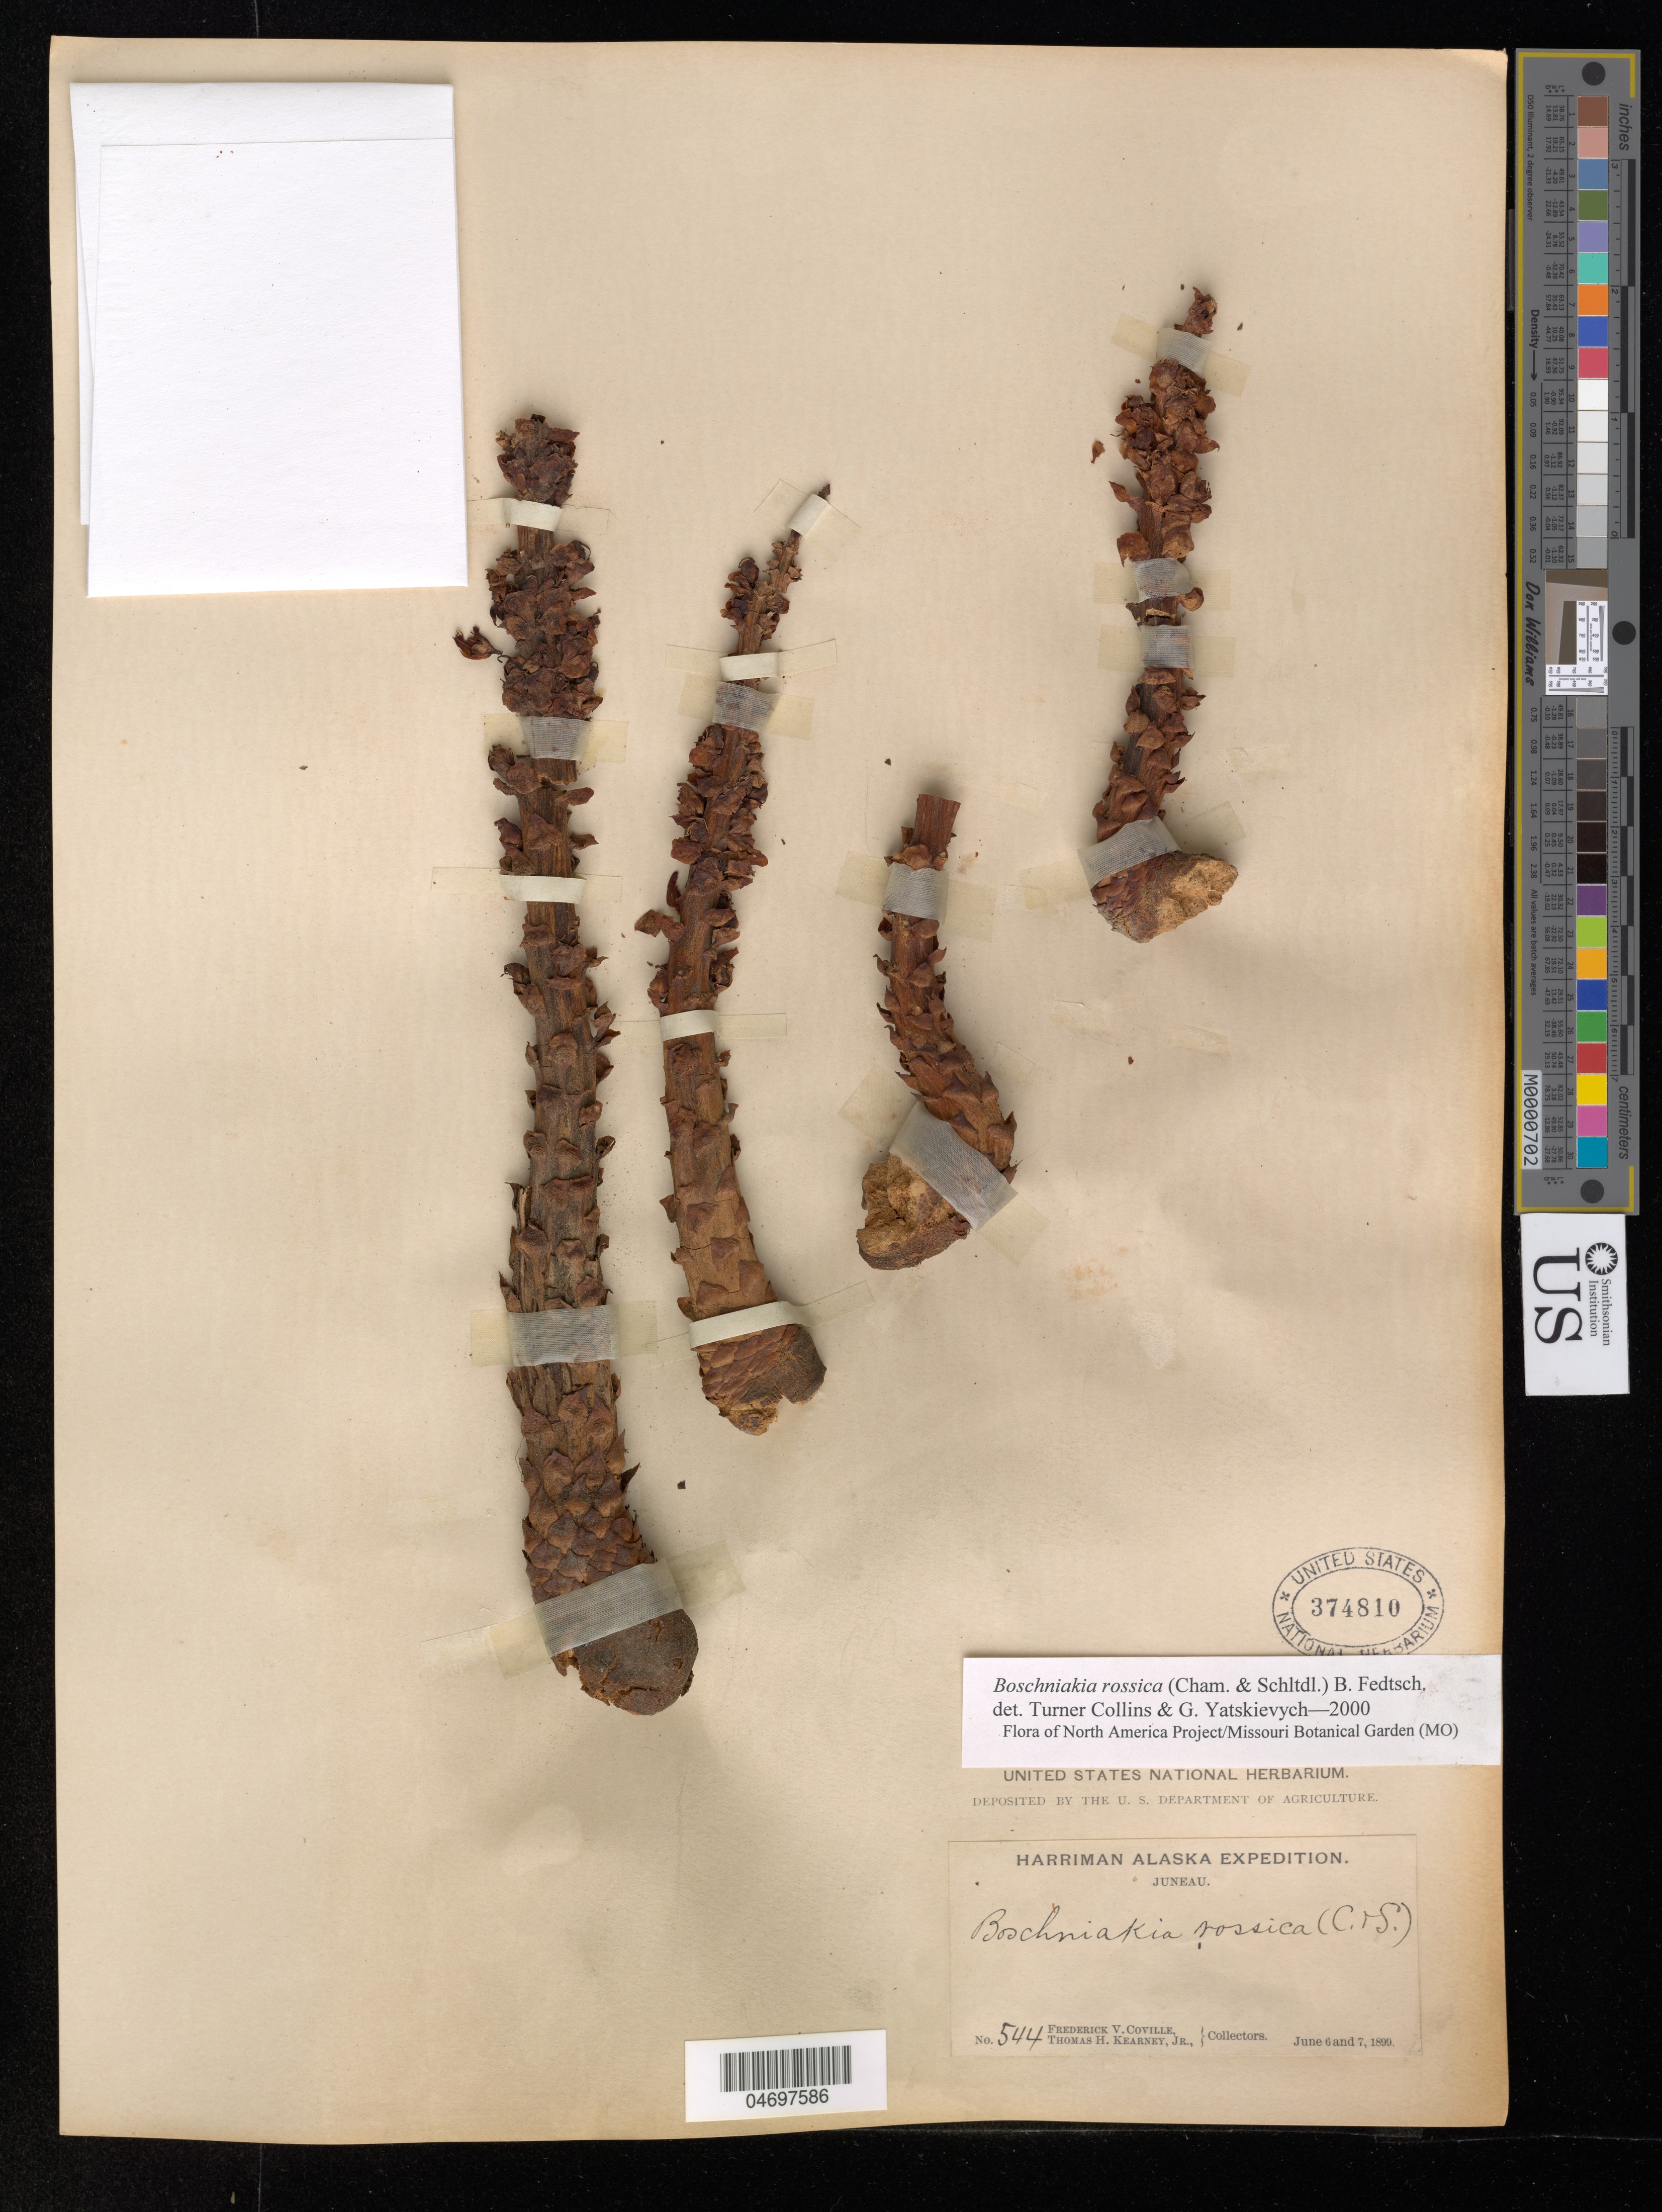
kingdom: Plantae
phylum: Tracheophyta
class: Magnoliopsida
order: Lamiales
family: Orobanchaceae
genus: Boschniakia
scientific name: Boschniakia rossica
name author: (Cham. & Schltdl.) B. Fedtsch.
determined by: Collins, L. T.; Yatskievych, G. A.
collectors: F. V. Coville & C. Kearney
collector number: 544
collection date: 1899-06-06,1899-06-07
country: United States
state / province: Alaska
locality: Juneau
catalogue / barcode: US 374810